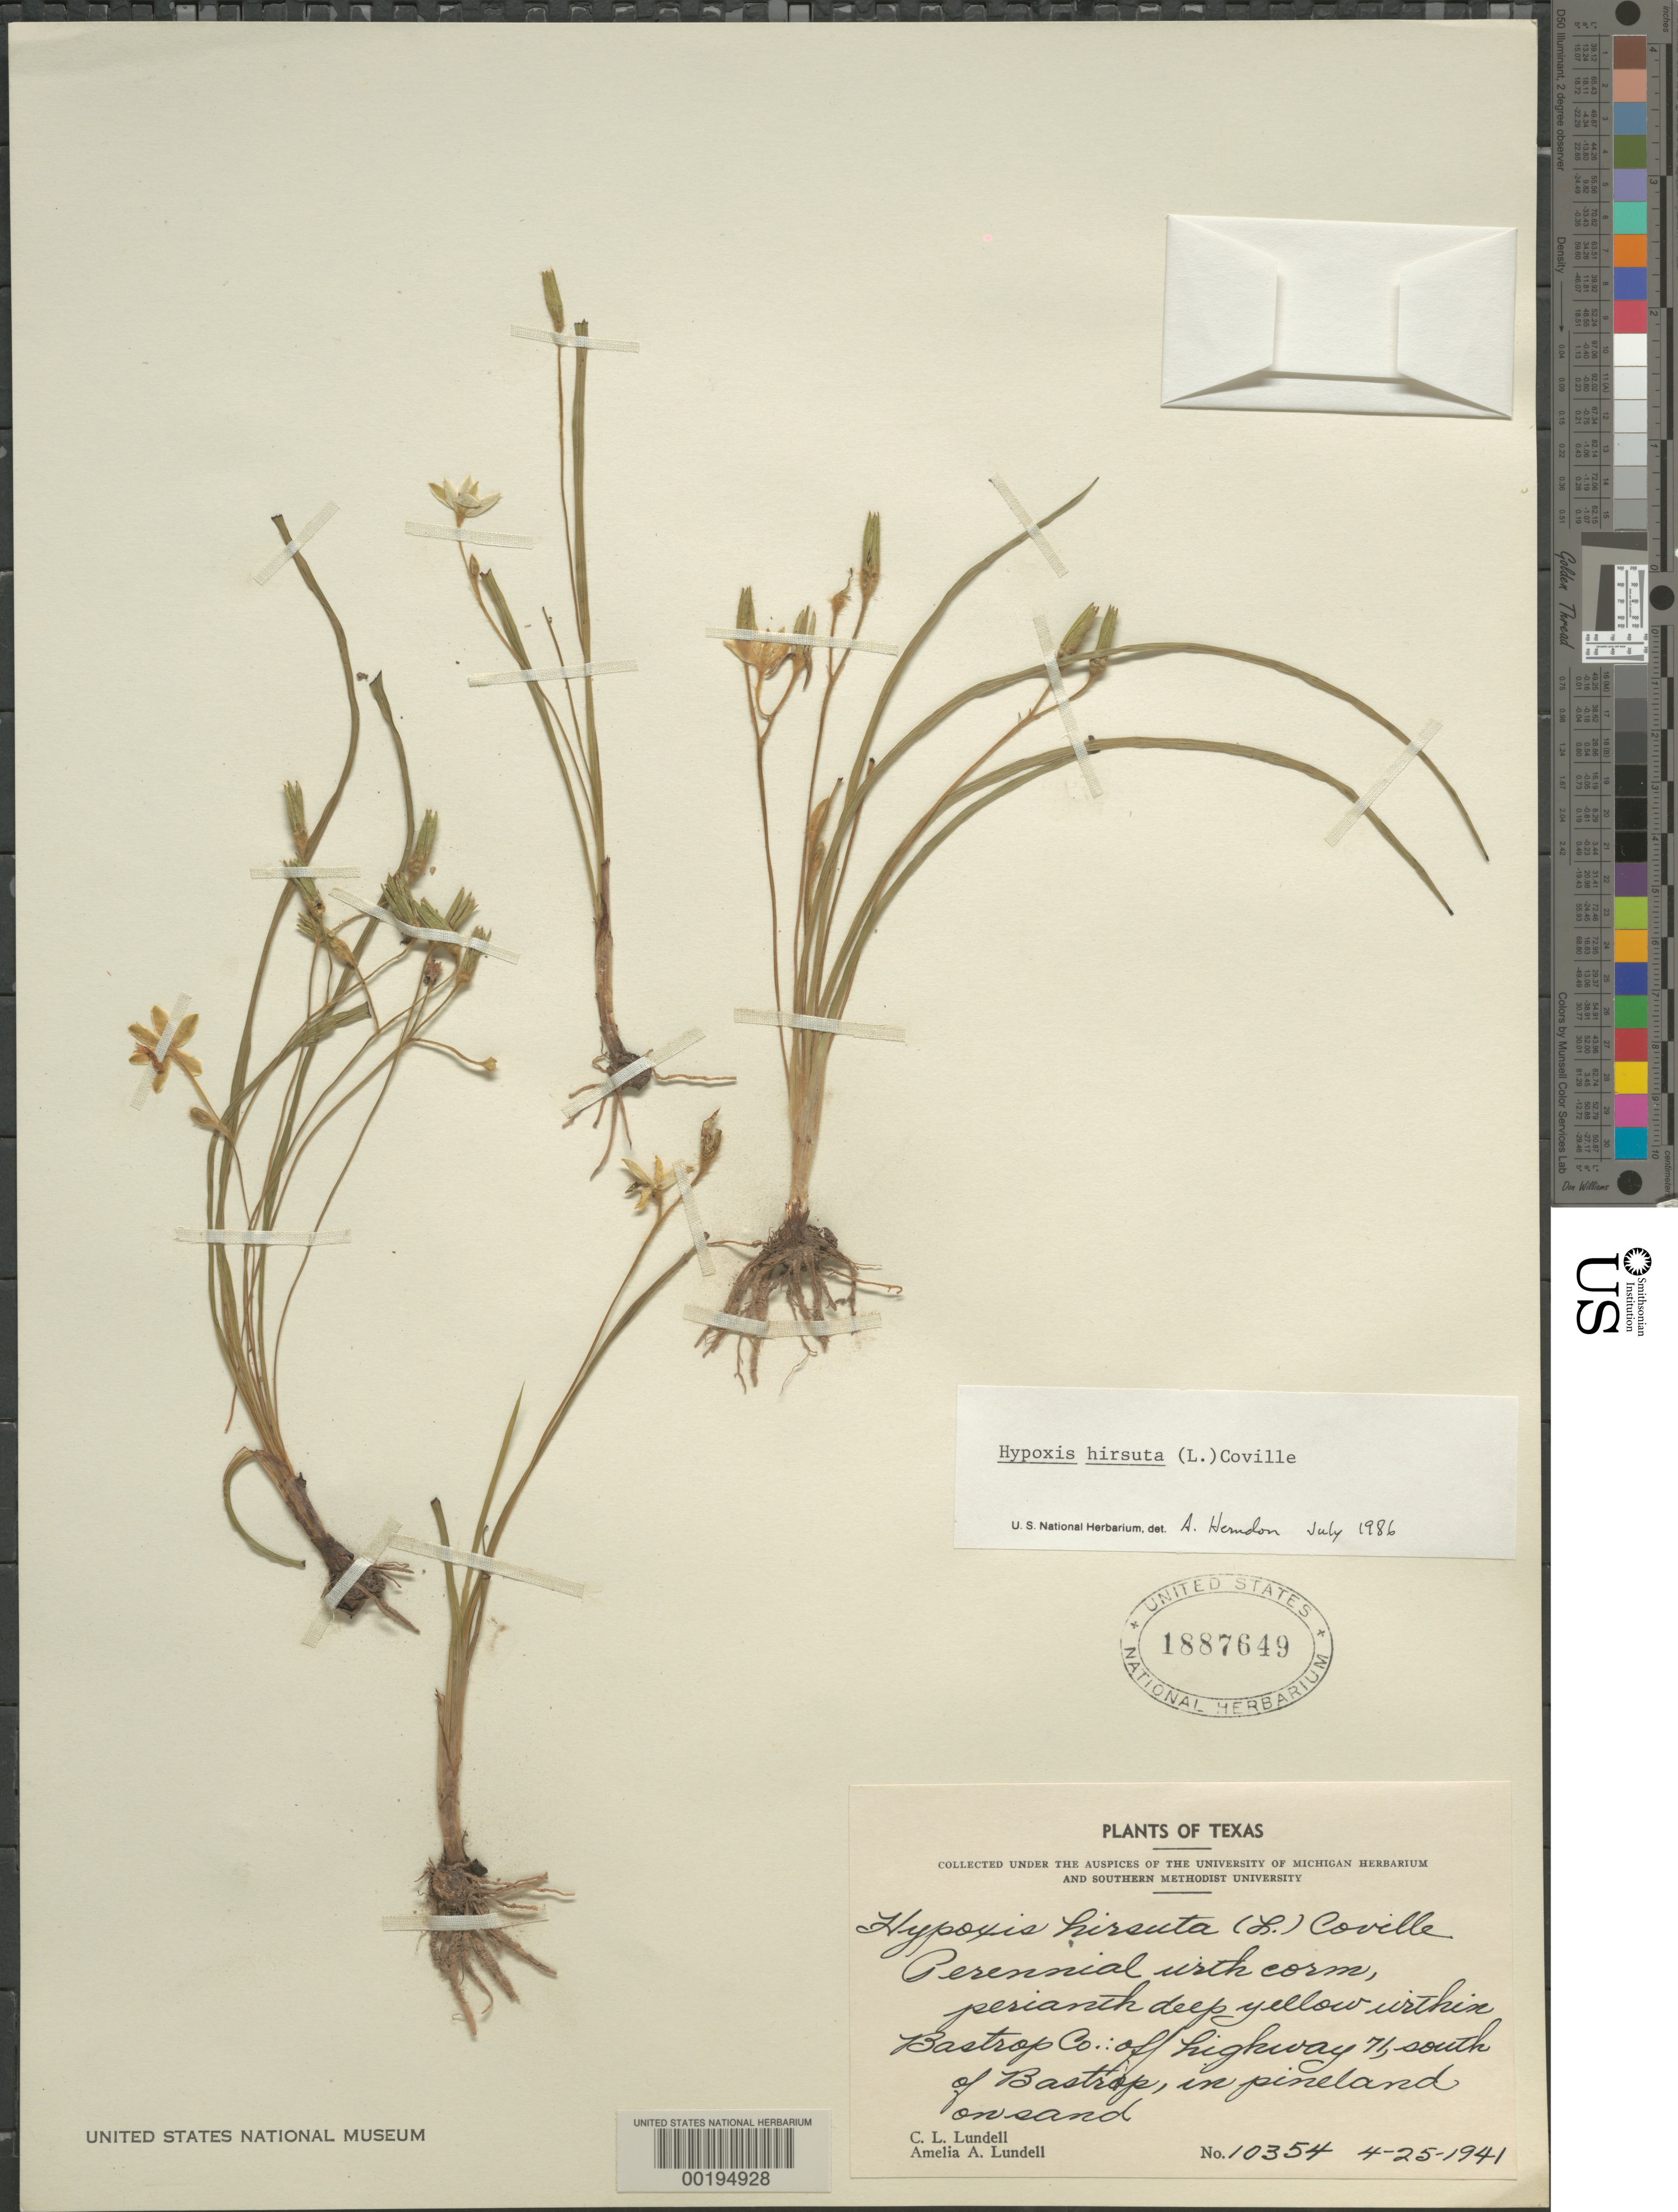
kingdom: Plantae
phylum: Tracheophyta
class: Liliopsida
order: Asparagales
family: Hypoxidaceae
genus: Hypoxis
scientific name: Hypoxis hirsuta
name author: (L.) Coville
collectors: C. L. Lundell & A. A. Lundell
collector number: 10354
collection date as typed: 25 Apr 1941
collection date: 1941-04-25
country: United States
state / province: Texas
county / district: Bastrop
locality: Off highway 71, S of Bastrop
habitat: Pineland on sand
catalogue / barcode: US 1887649